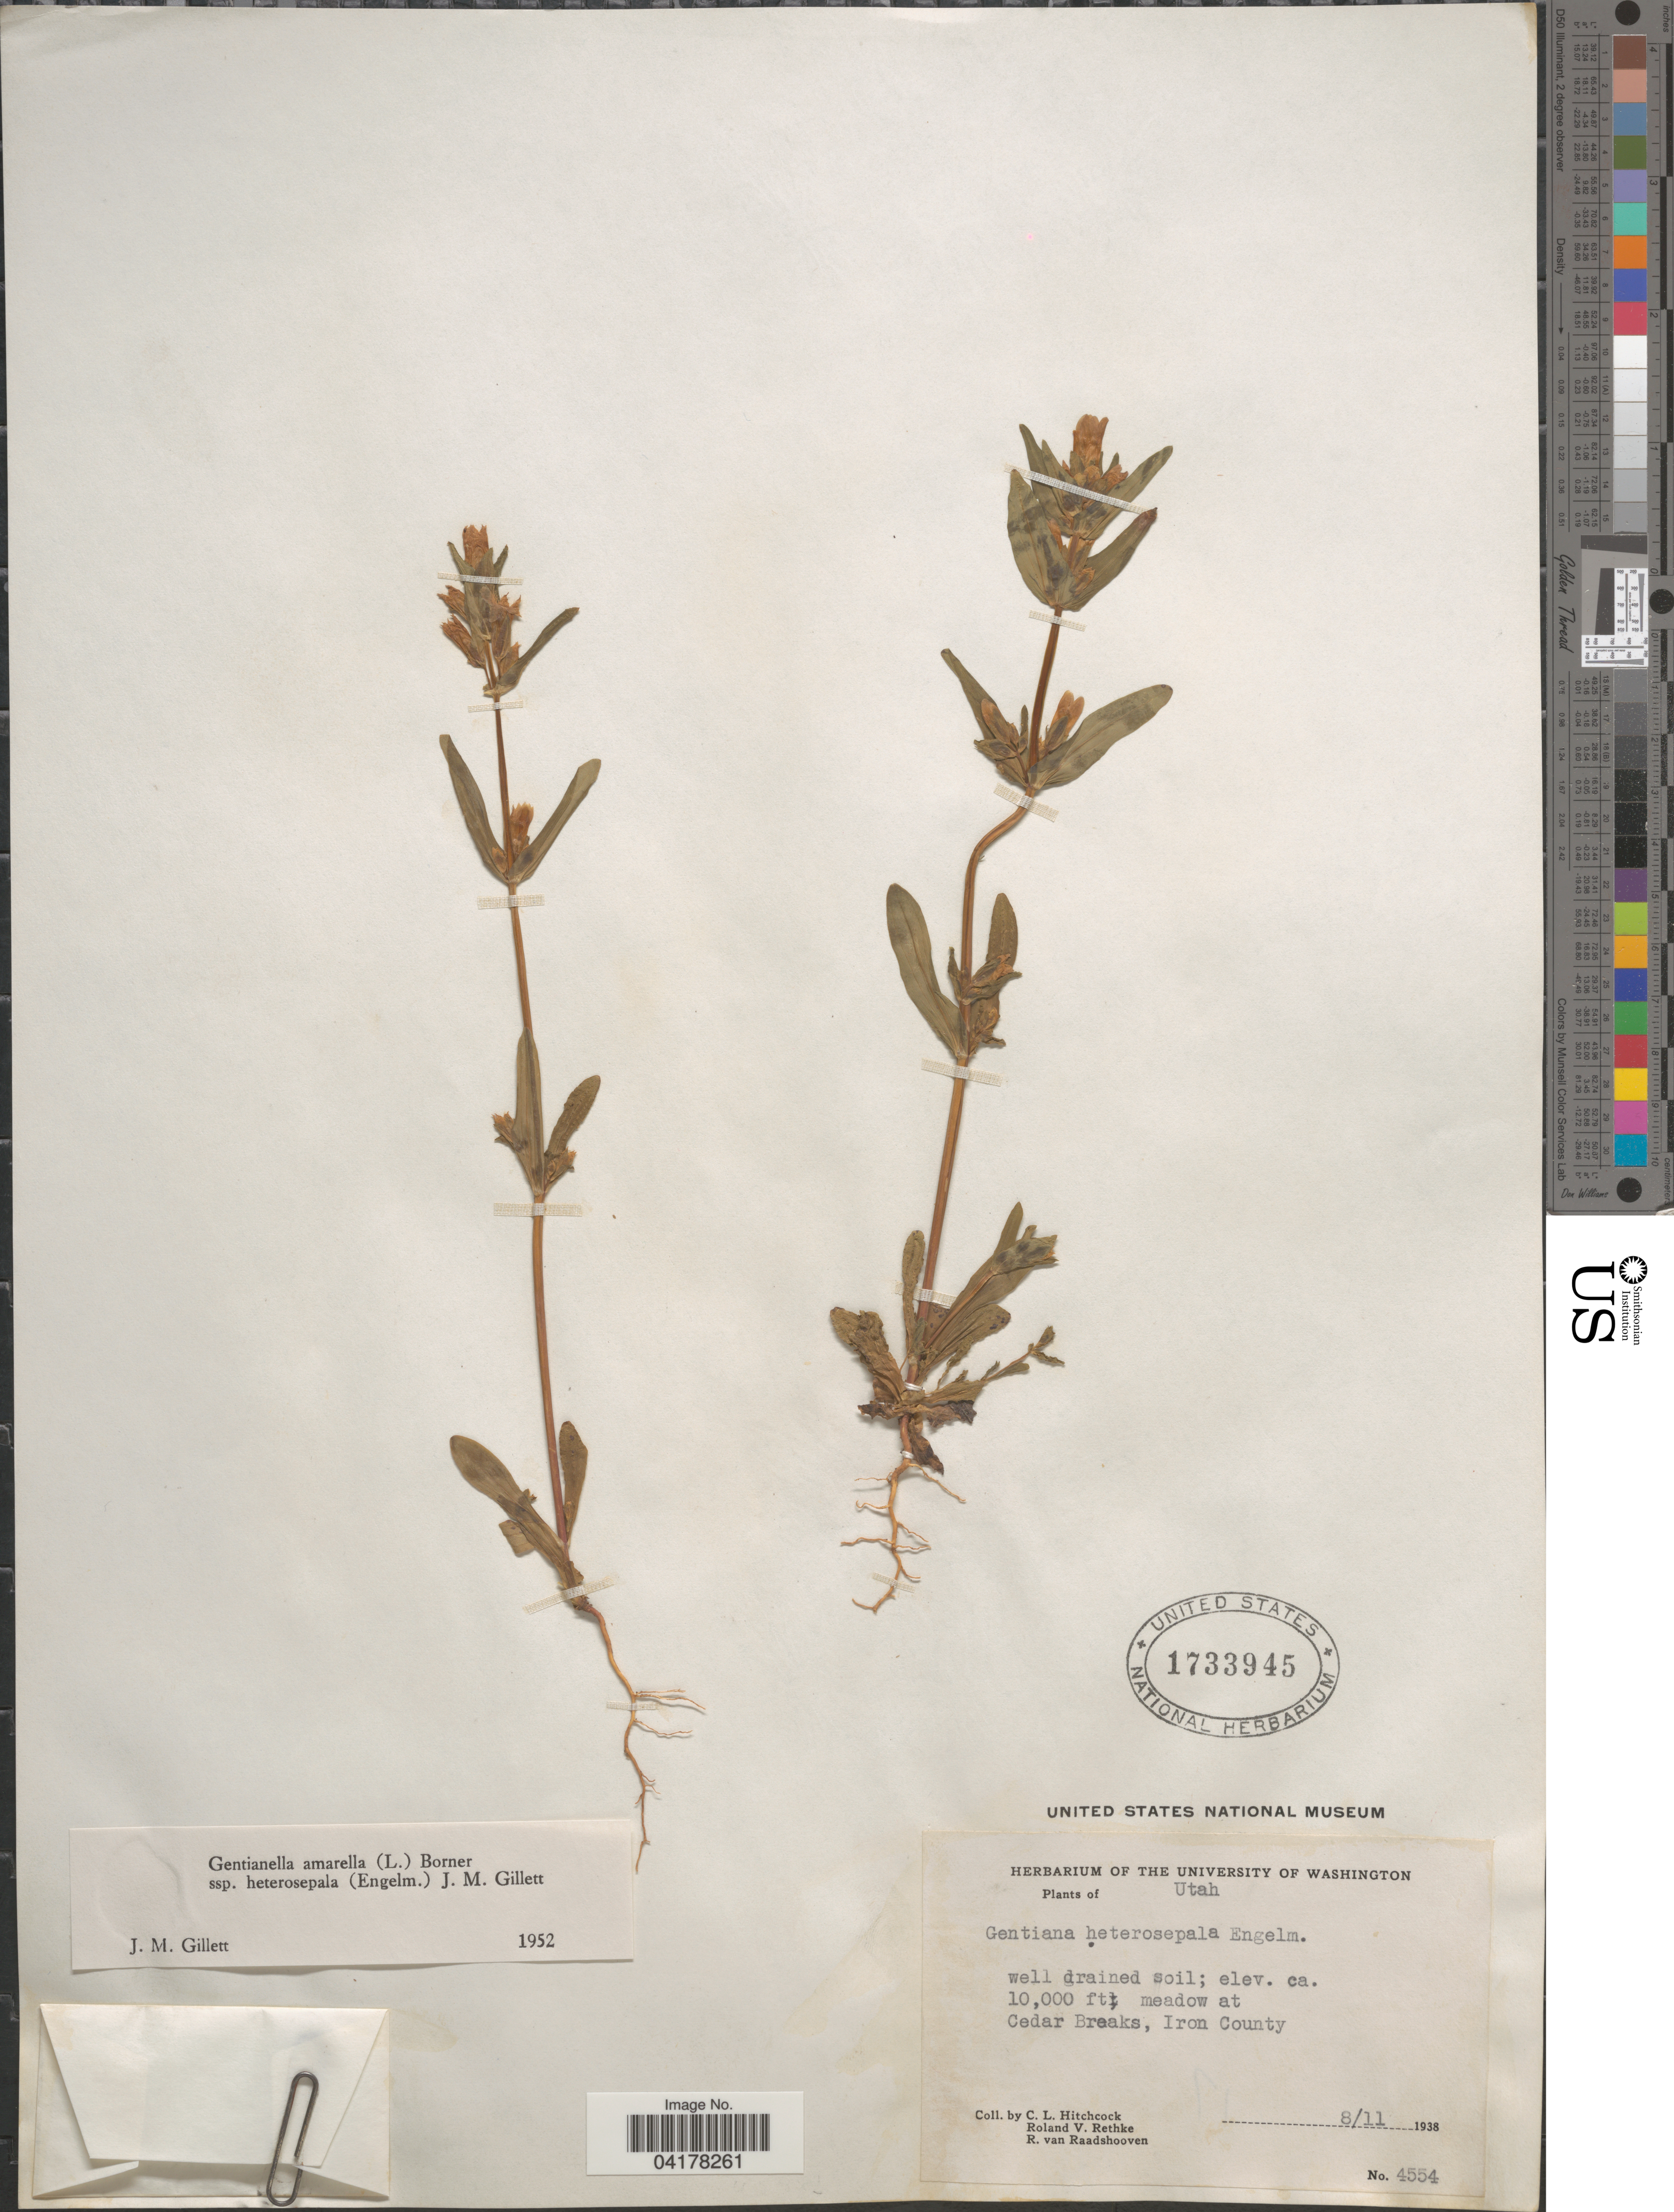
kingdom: Plantae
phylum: Tracheophyta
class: Magnoliopsida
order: Gentianales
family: Gentianaceae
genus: Gentianella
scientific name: Gentianella amarella subsp. heterosepala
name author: (Engelm.) J.M. Gillet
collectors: C. L. Hitchcock, R. Rethke & R. Raadshooven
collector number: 4554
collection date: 1938-08-11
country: United States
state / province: Utah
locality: Meadow at Cedar Breaks, Iron County.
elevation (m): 3048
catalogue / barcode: US 1733945